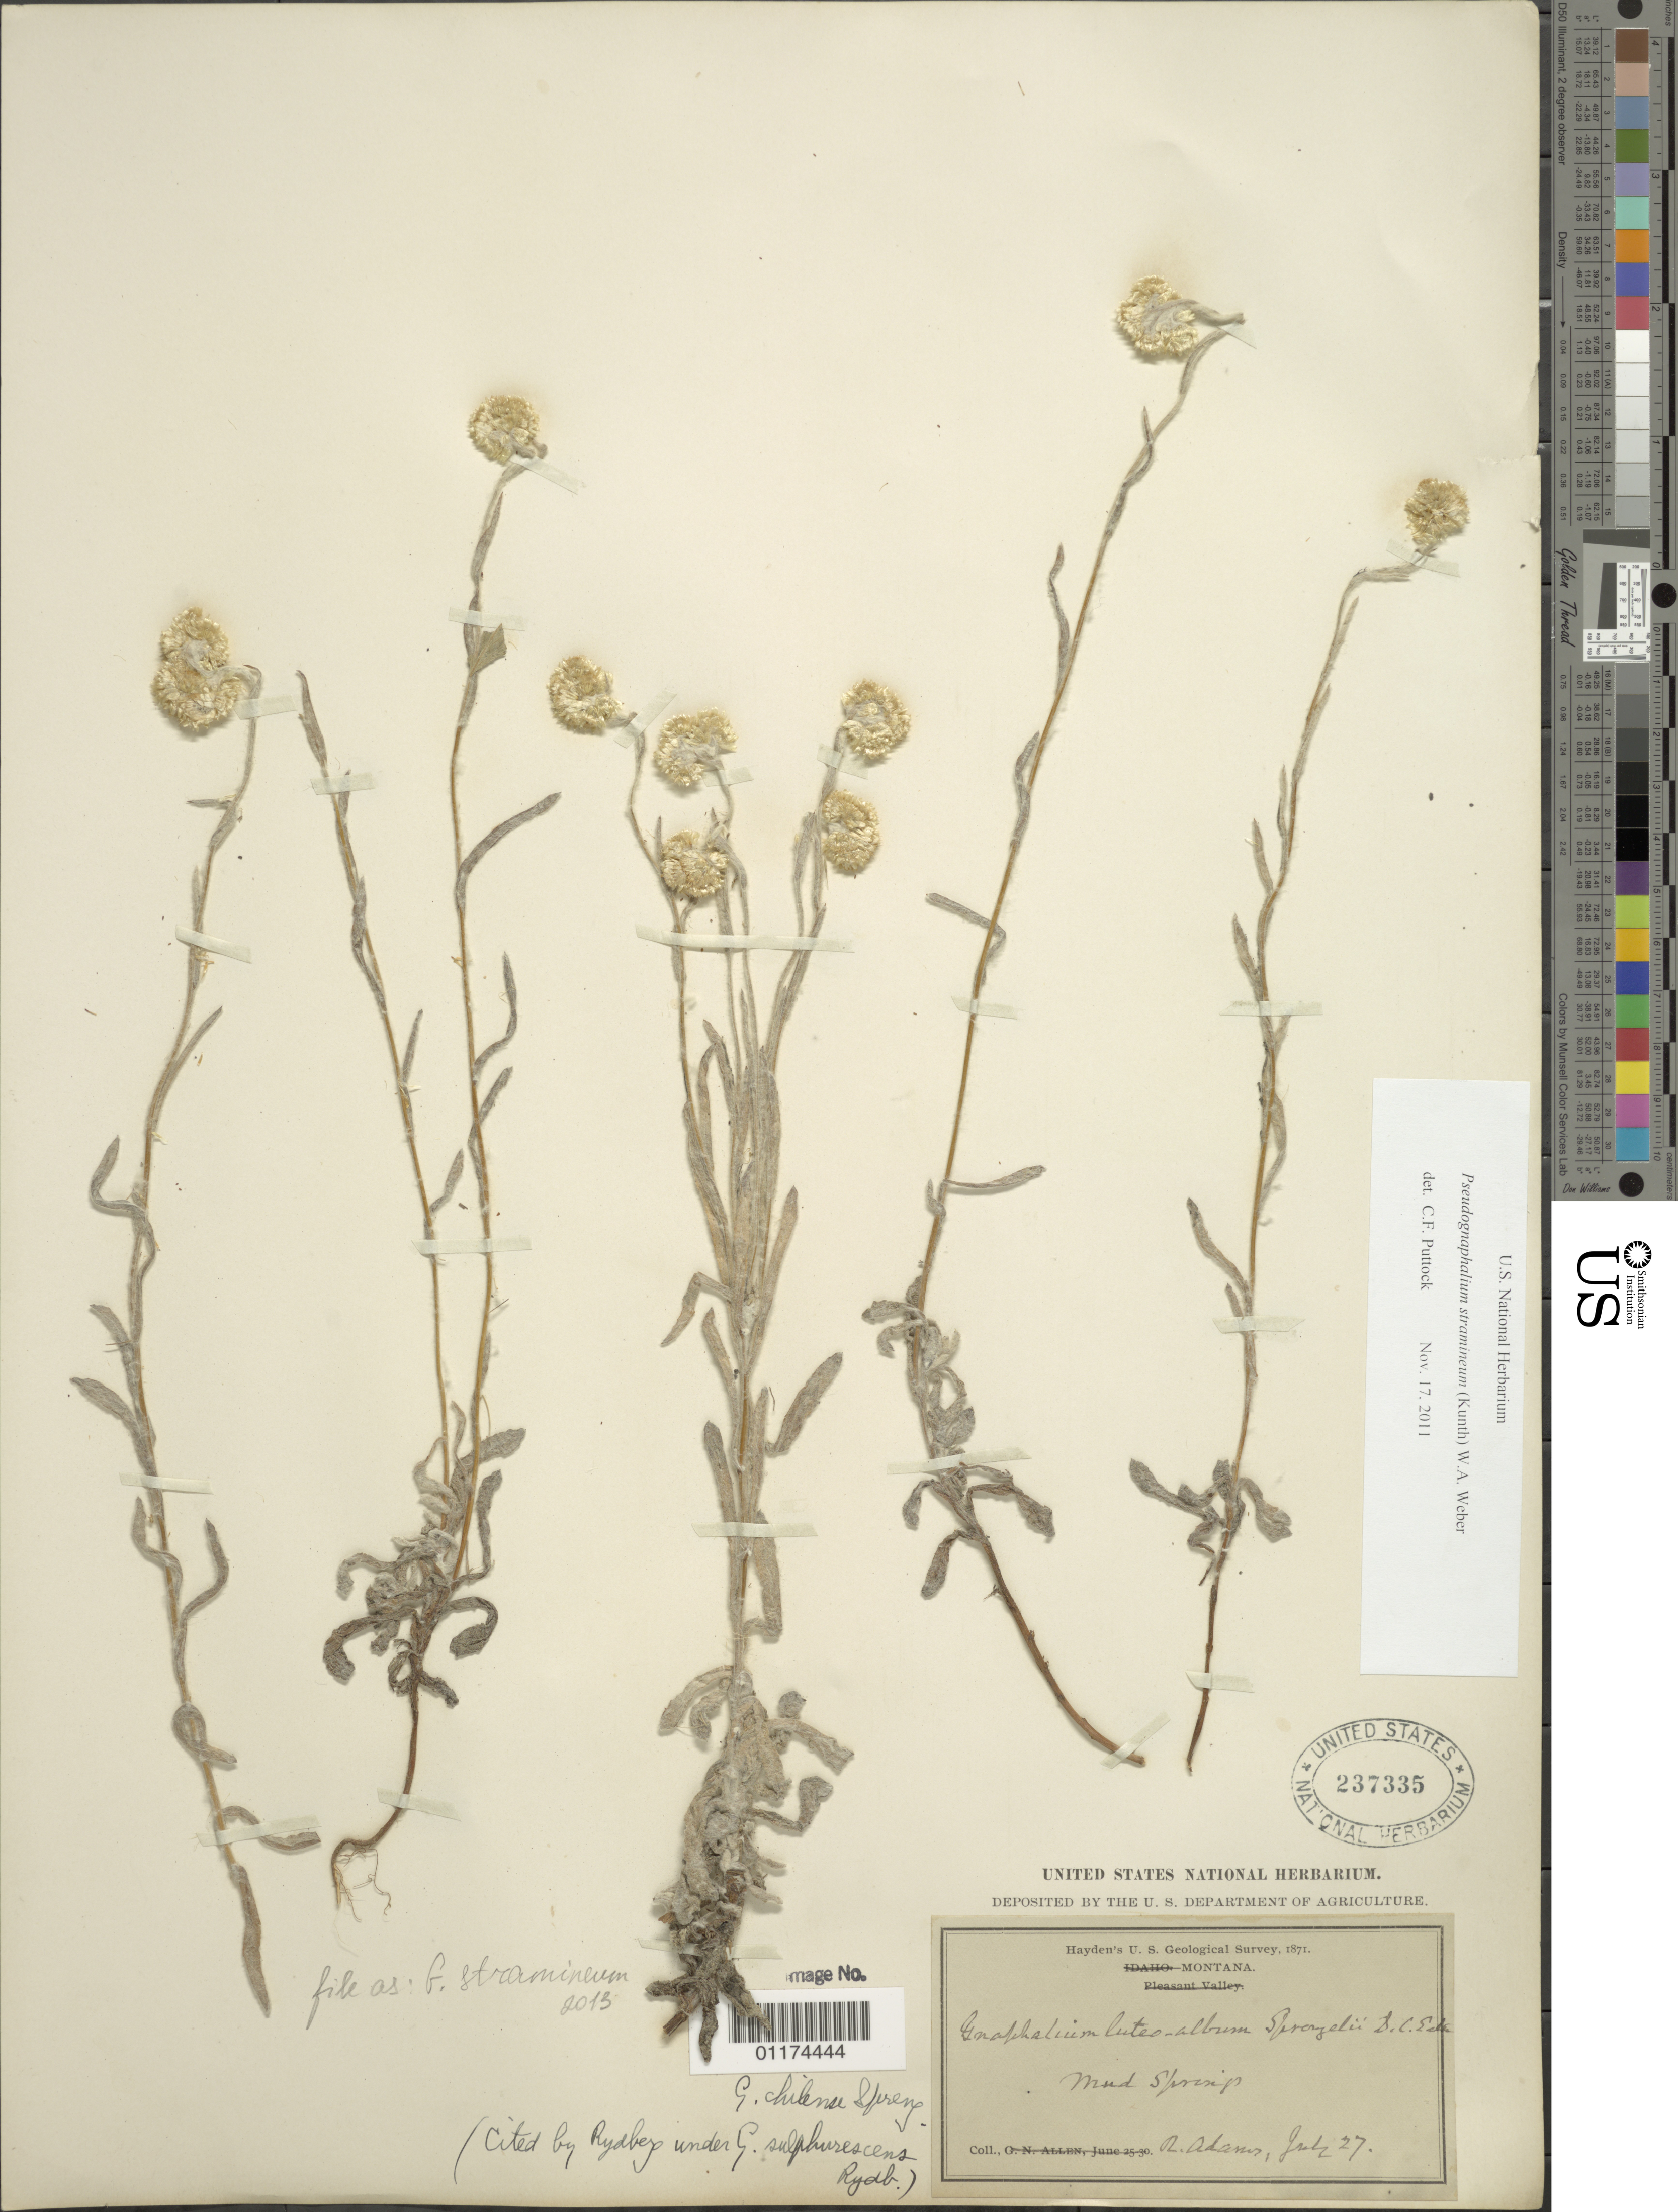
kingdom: Plantae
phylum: Tracheophyta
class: Magnoliopsida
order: Asterales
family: Asteraceae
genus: Pseudognaphalium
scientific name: Pseudognaphalium stramineum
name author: (Kunth) Anderb.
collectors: R. Adams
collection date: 1871-07-27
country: United States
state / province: Montana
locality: Mud Springs.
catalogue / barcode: US 237335